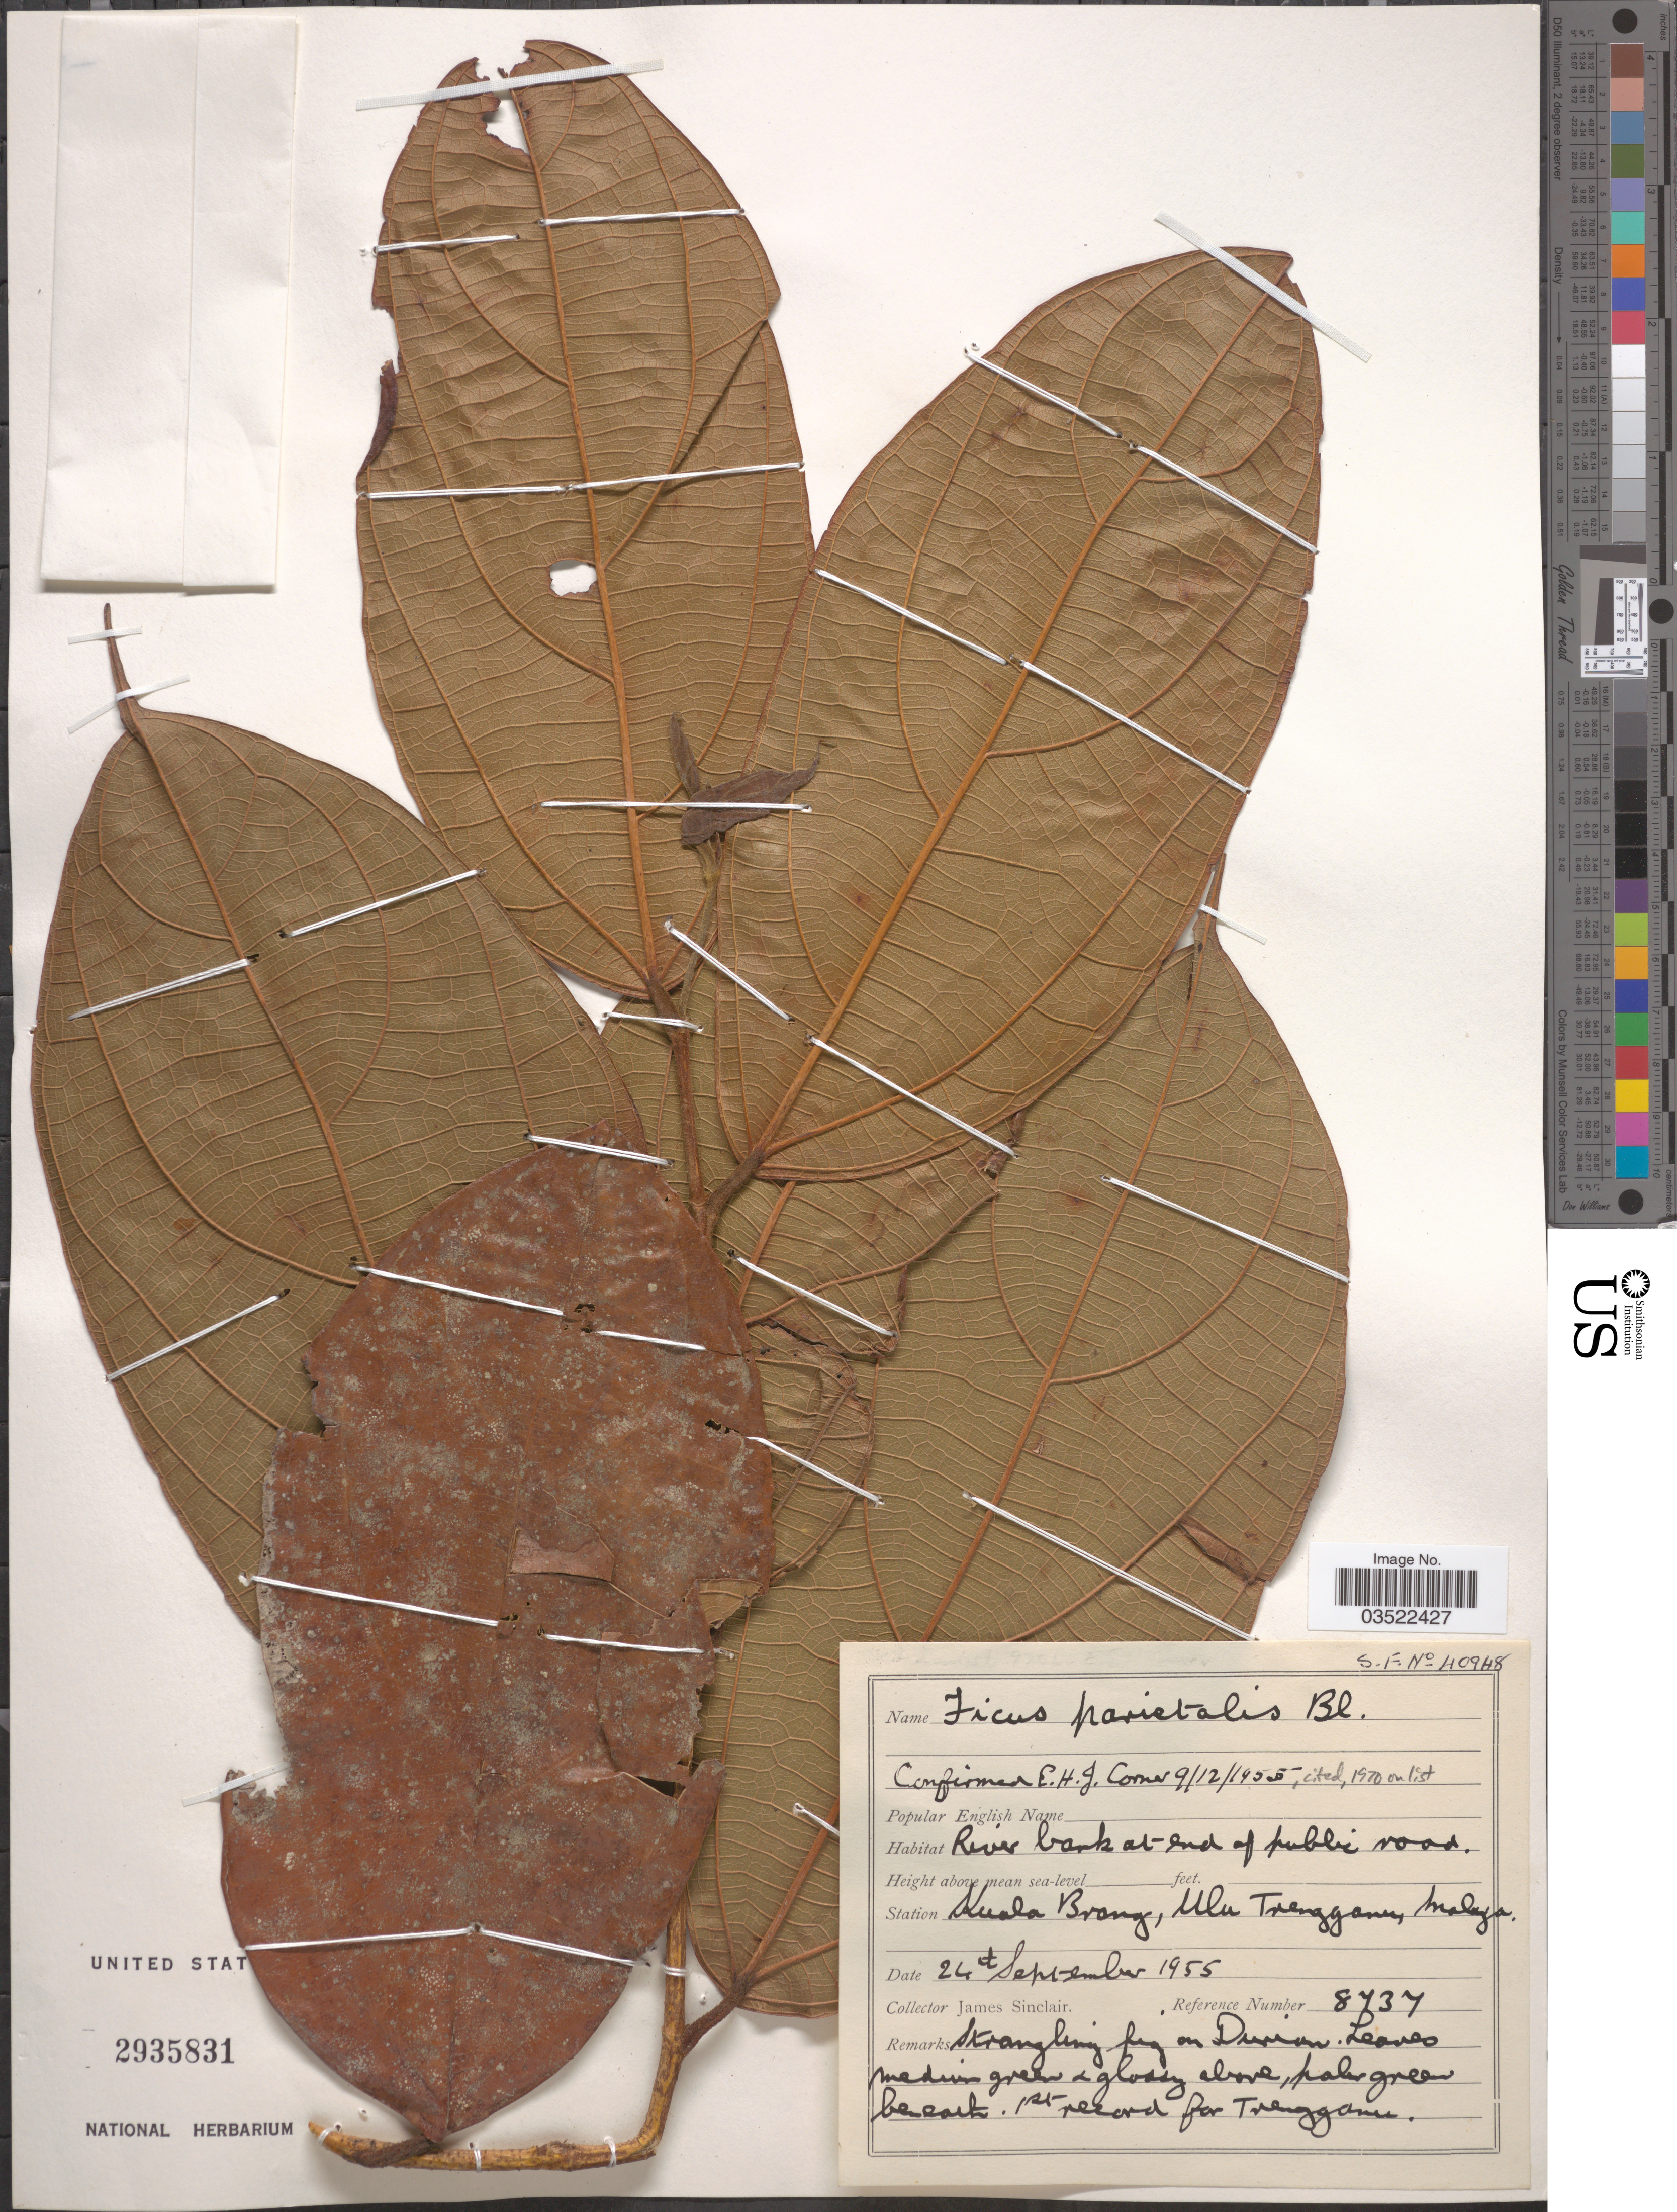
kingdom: Plantae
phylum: Tracheophyta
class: Magnoliopsida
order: Rosales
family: Moraceae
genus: Ficus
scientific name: Ficus parietalis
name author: Blume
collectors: J. Sinclair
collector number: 8737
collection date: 1955-09-24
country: Malaysia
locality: Station Kuala Brang, Ulu Trengganu, Malaya.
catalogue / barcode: US 2935831